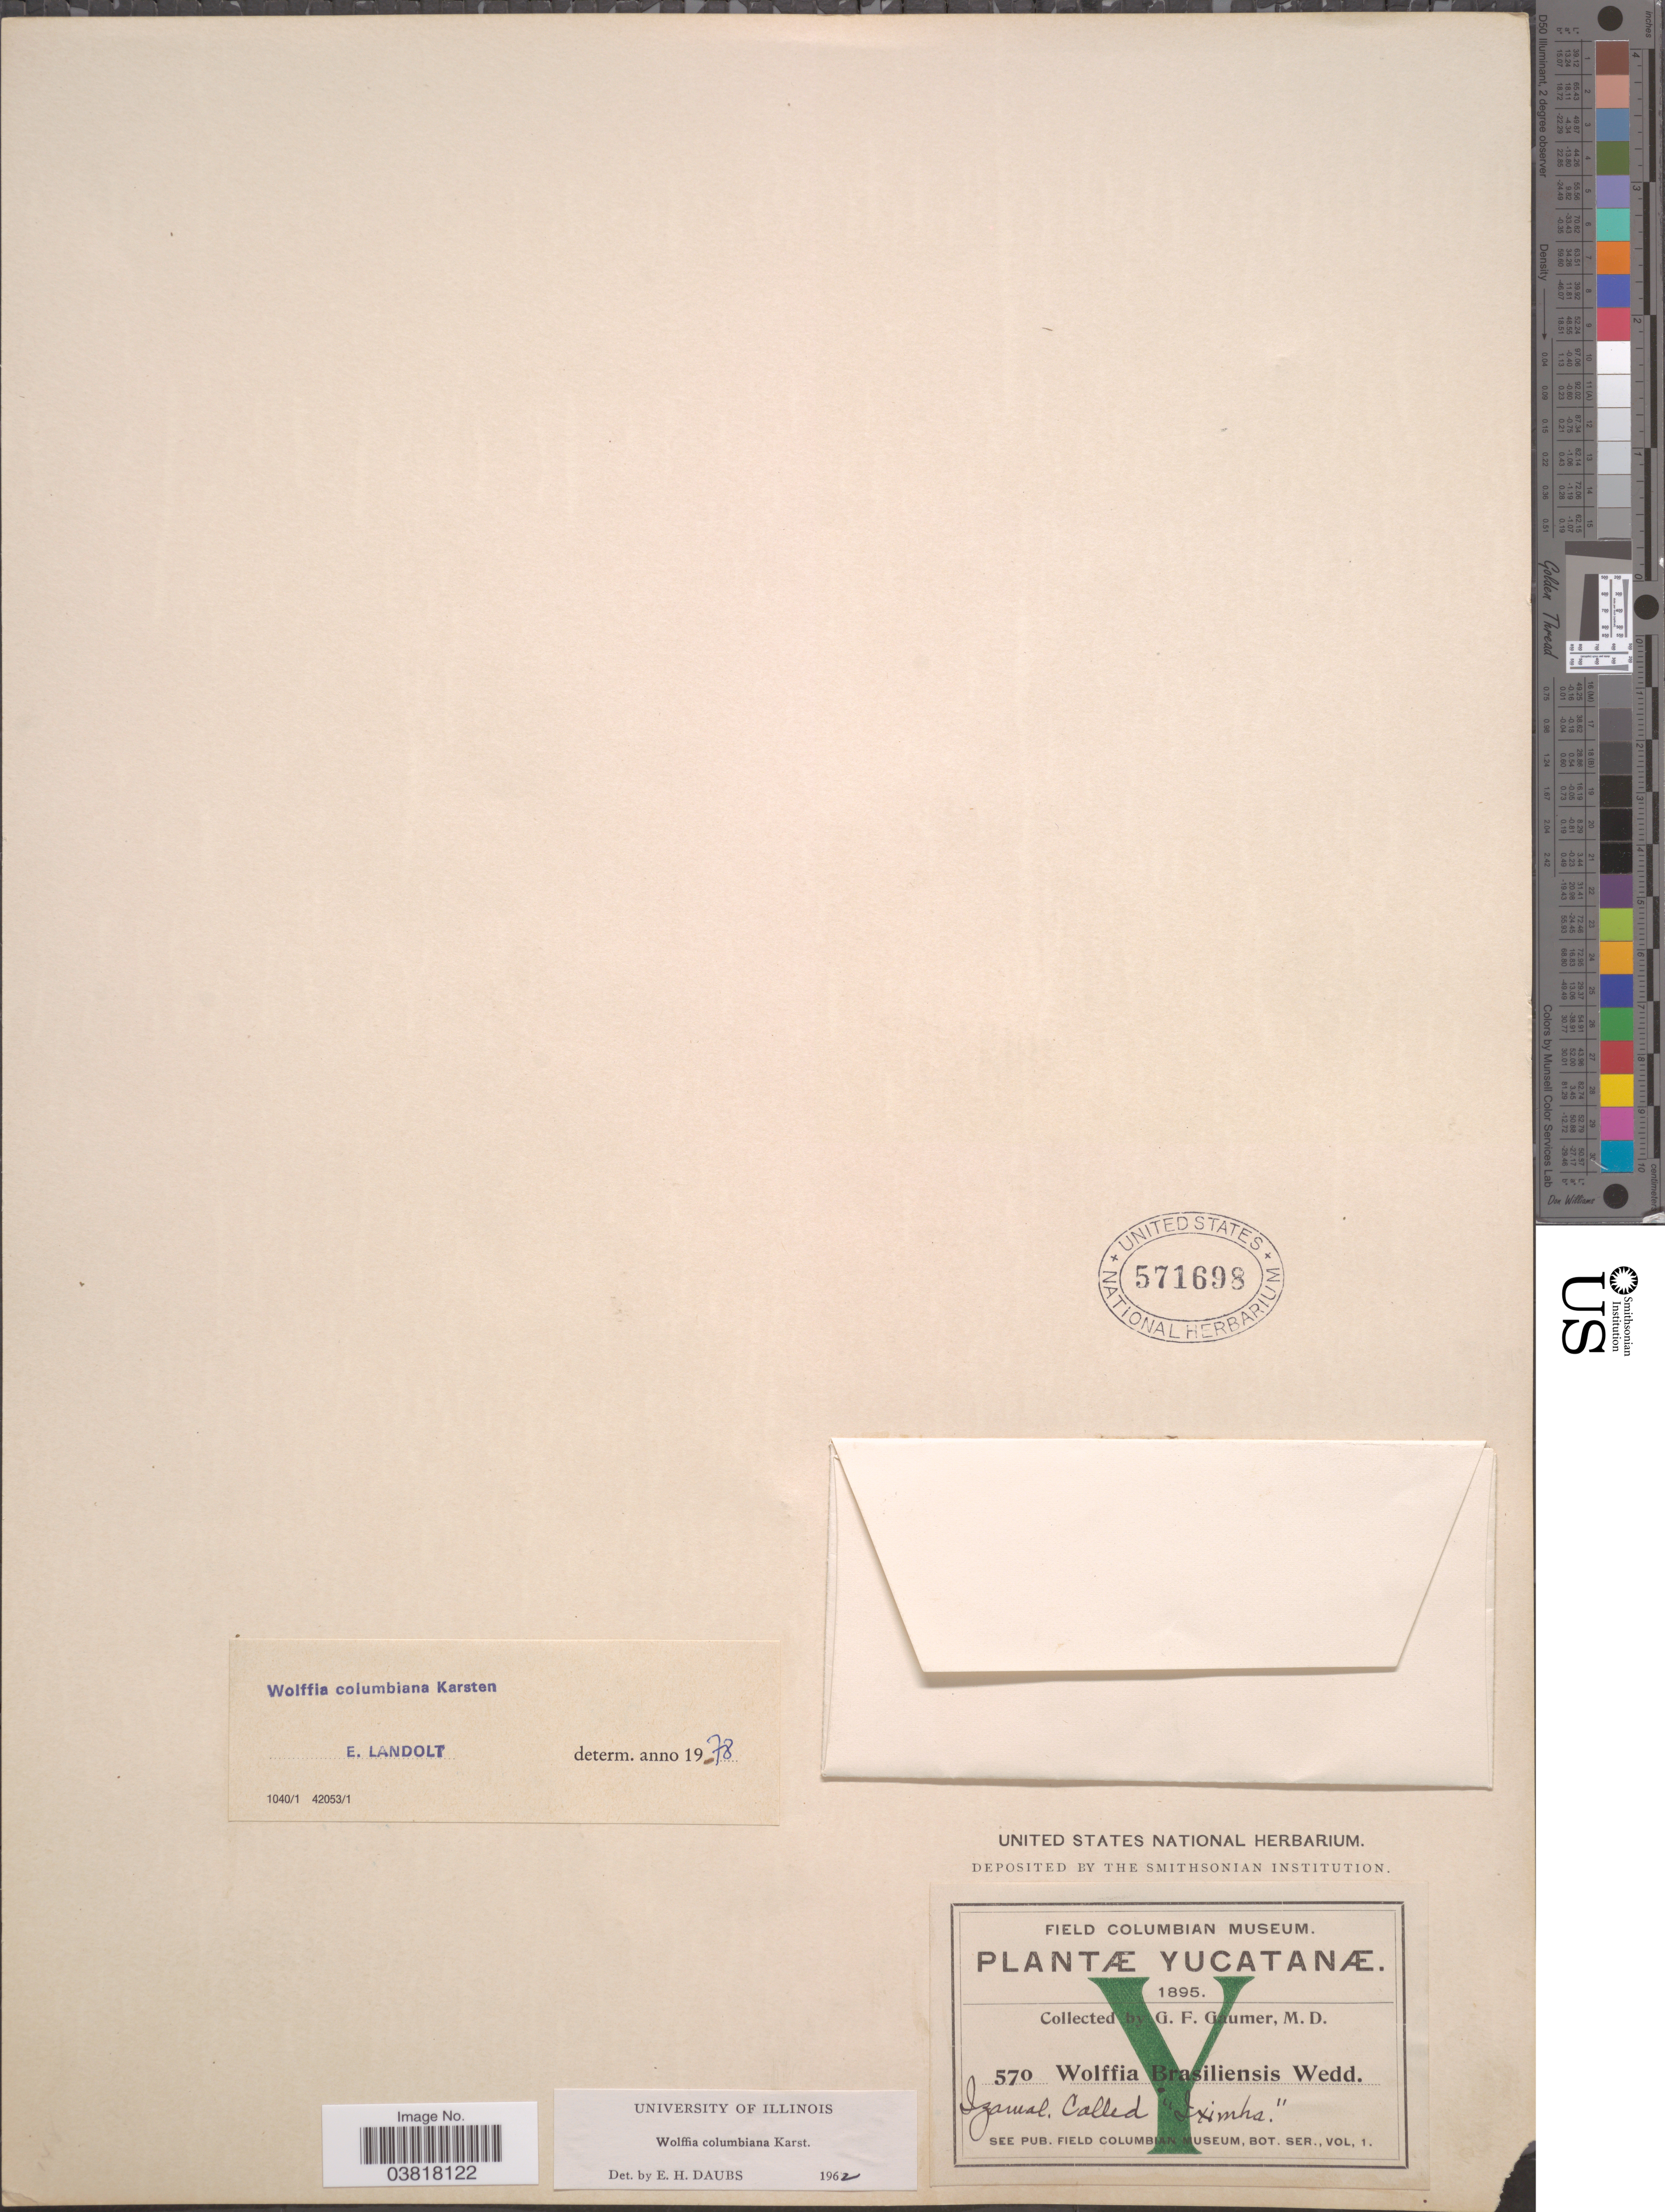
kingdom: Plantae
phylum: Tracheophyta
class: Liliopsida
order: Alismatales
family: Araceae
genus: Wolffia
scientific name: Wolffia columbiana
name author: H. Karst.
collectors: G. F. Gaumer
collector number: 570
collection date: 1895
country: Mexico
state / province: Yucatán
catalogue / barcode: US 571698